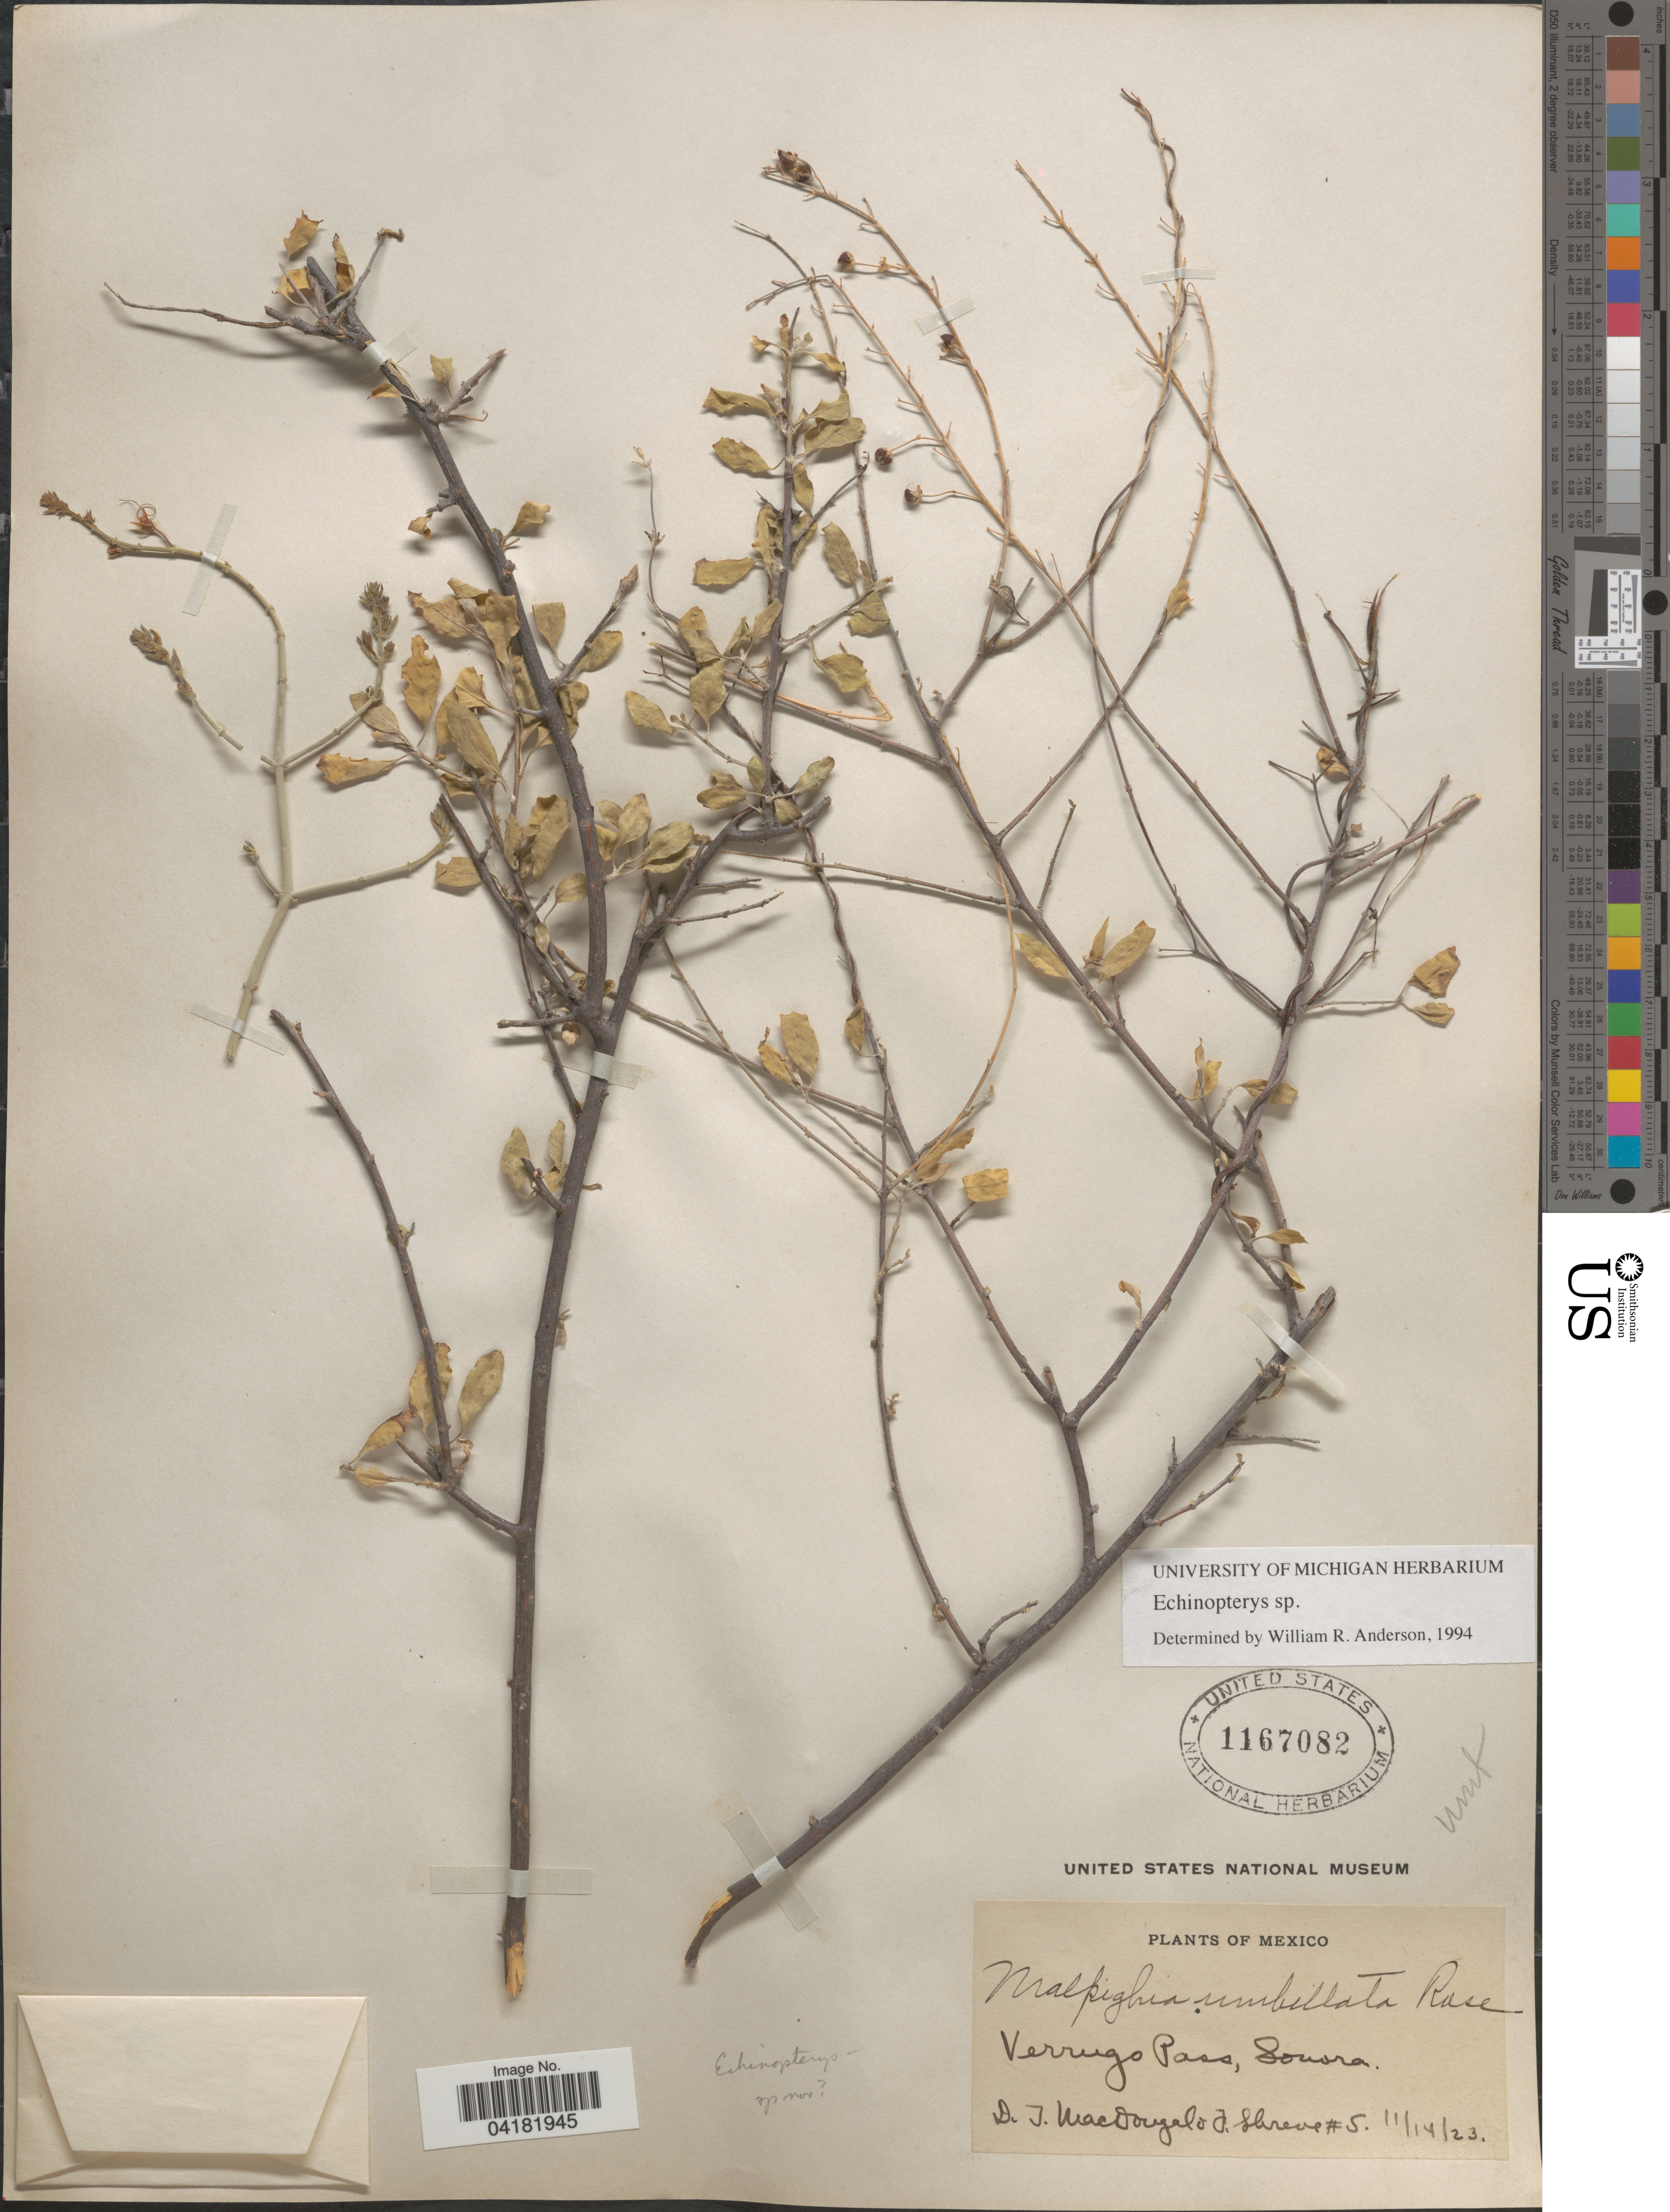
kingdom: Plantae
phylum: Tracheophyta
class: Magnoliopsida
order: Malpighiales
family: Malpighiaceae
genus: Echinopterys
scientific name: Echinopterys sp.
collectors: D. T. MacDougal & F. Shreve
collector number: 5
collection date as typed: Transcribed d/m/y: 14/11/23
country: Mexico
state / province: Sonora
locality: Verrugo Pass.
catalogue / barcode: US 1167082